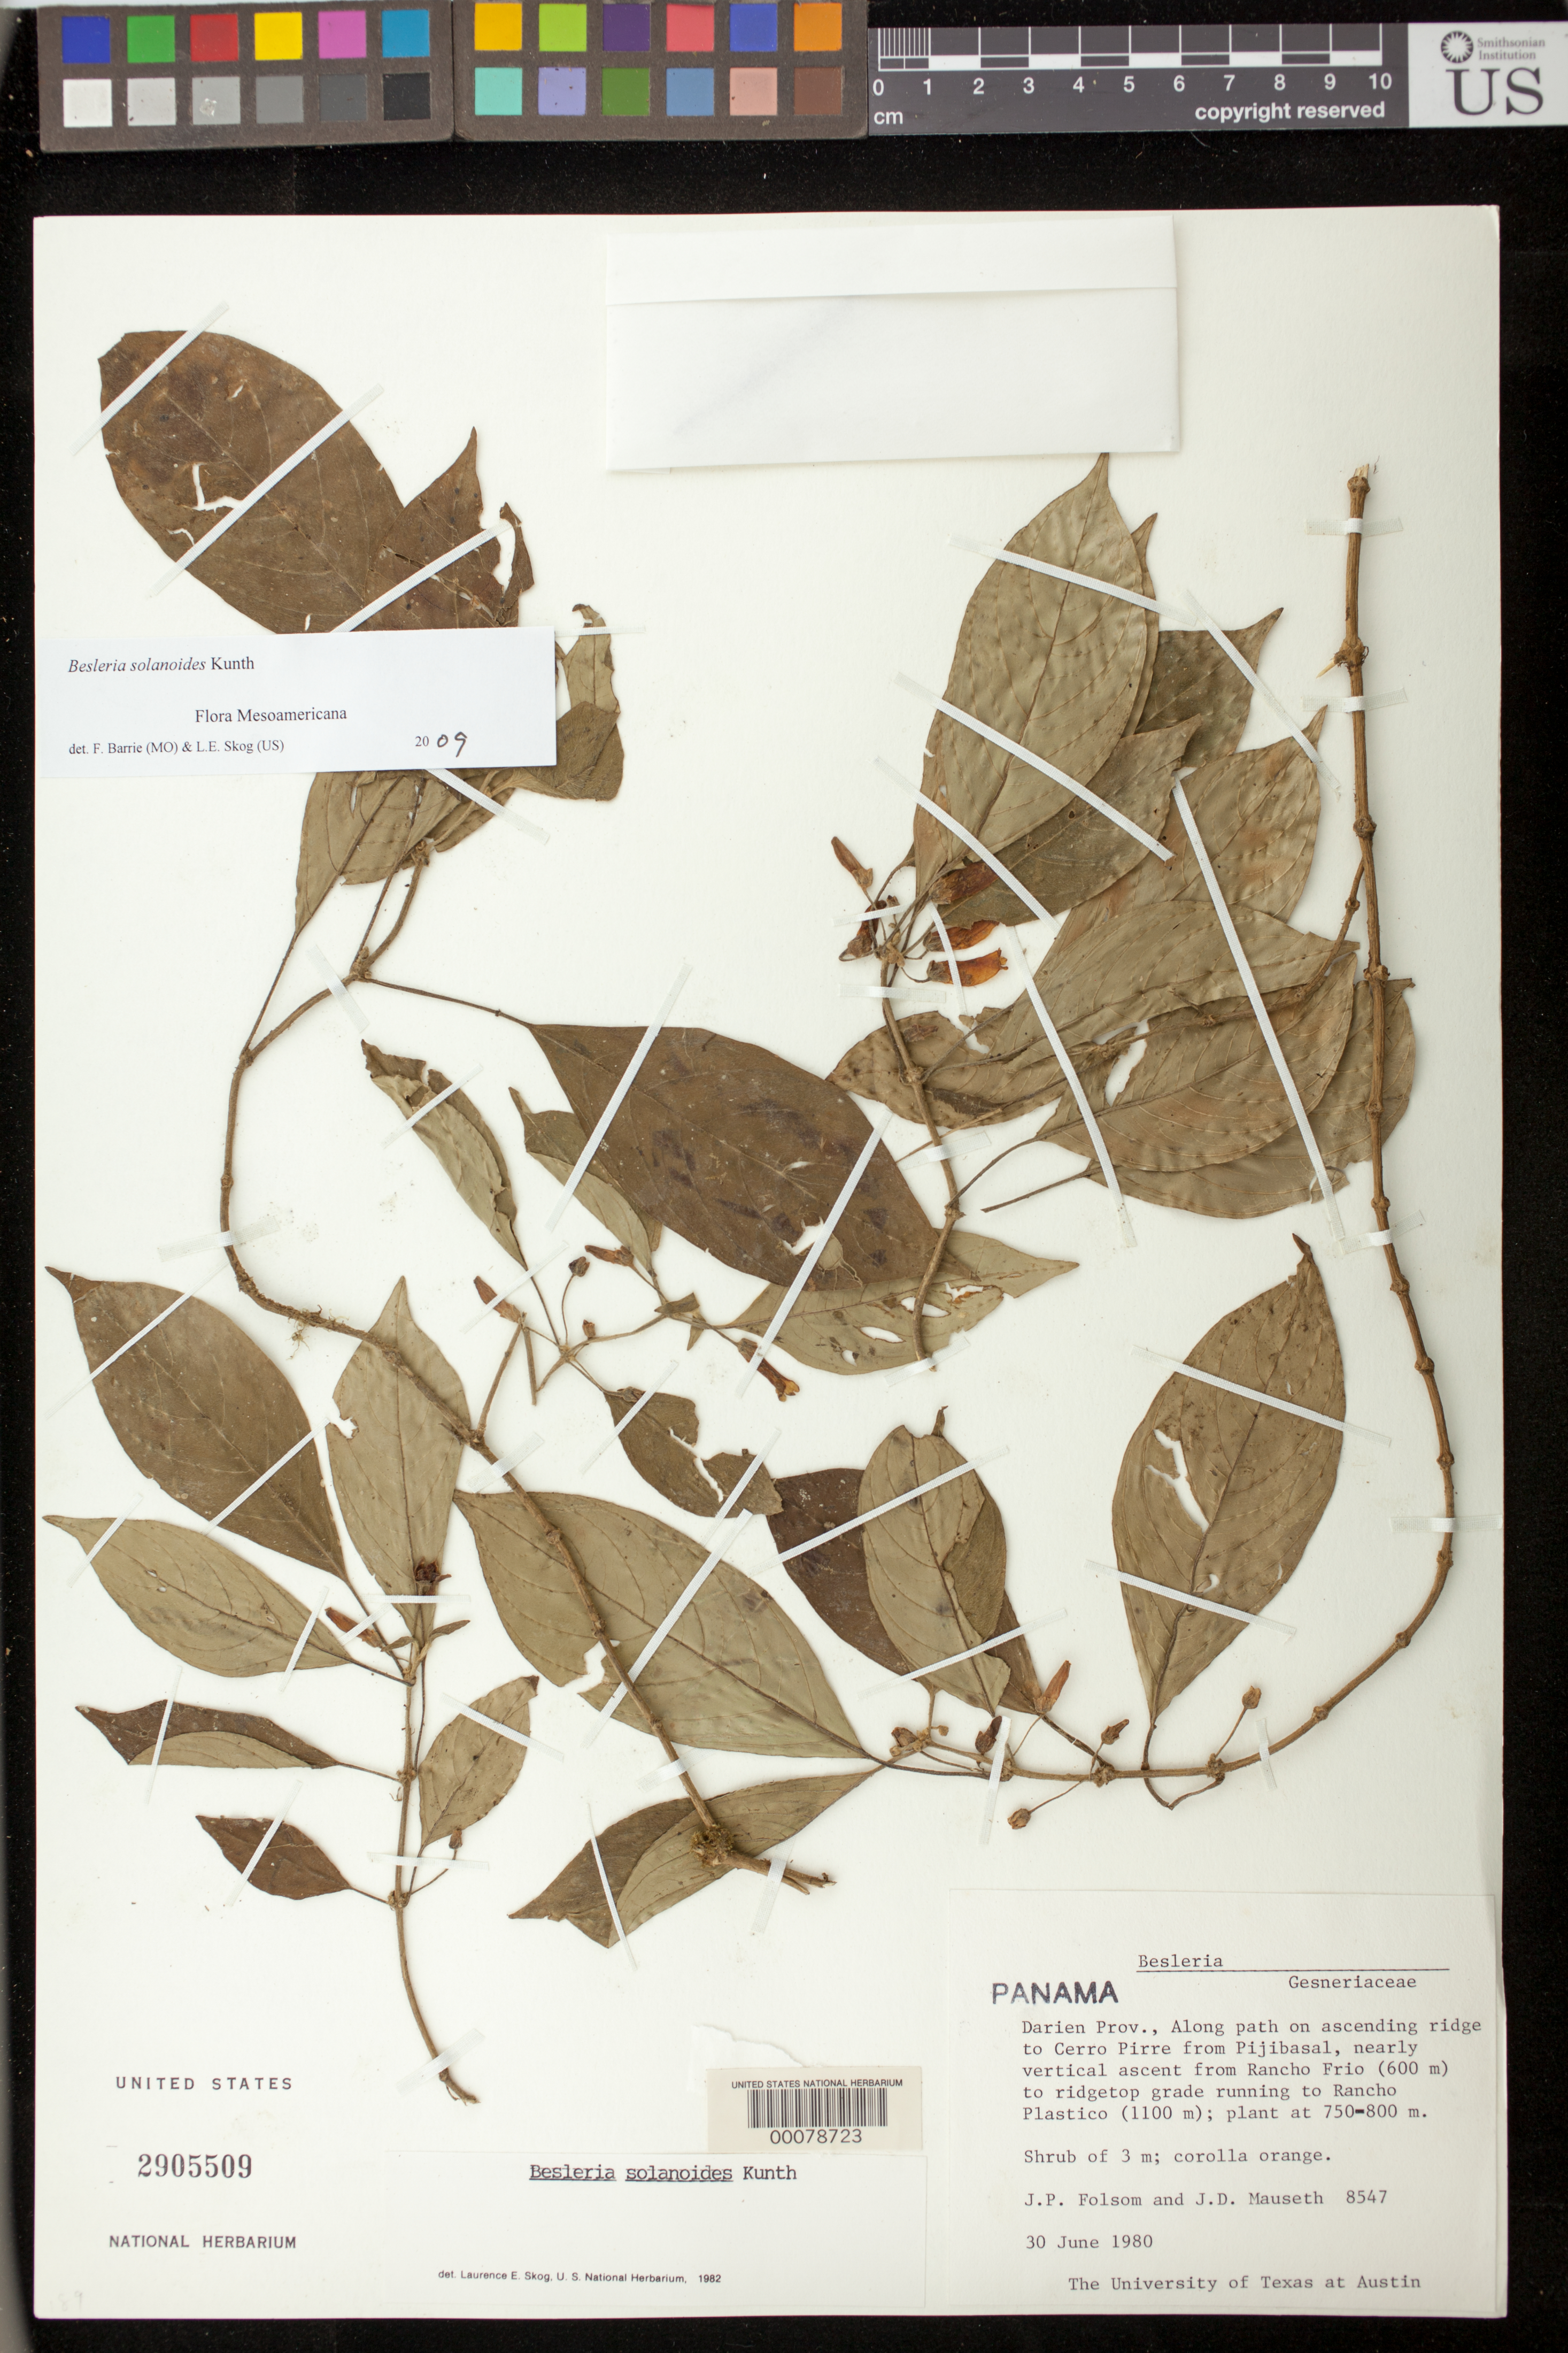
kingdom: Plantae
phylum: Tracheophyta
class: Magnoliopsida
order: Lamiales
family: Gesneriaceae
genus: Besleria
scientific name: Besleria solanoides var. solanoides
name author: Kunth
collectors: J. P. Folsom & J. Mauseth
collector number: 8547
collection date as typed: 30 Jun 1980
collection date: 1980-06-30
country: Panama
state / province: Darién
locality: Along path on ascending ridge to Cerro Pirre from Pijibasal, nearly vertical ascent from Rancho Frio to Rancho Plastico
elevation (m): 750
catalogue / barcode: US 2905509